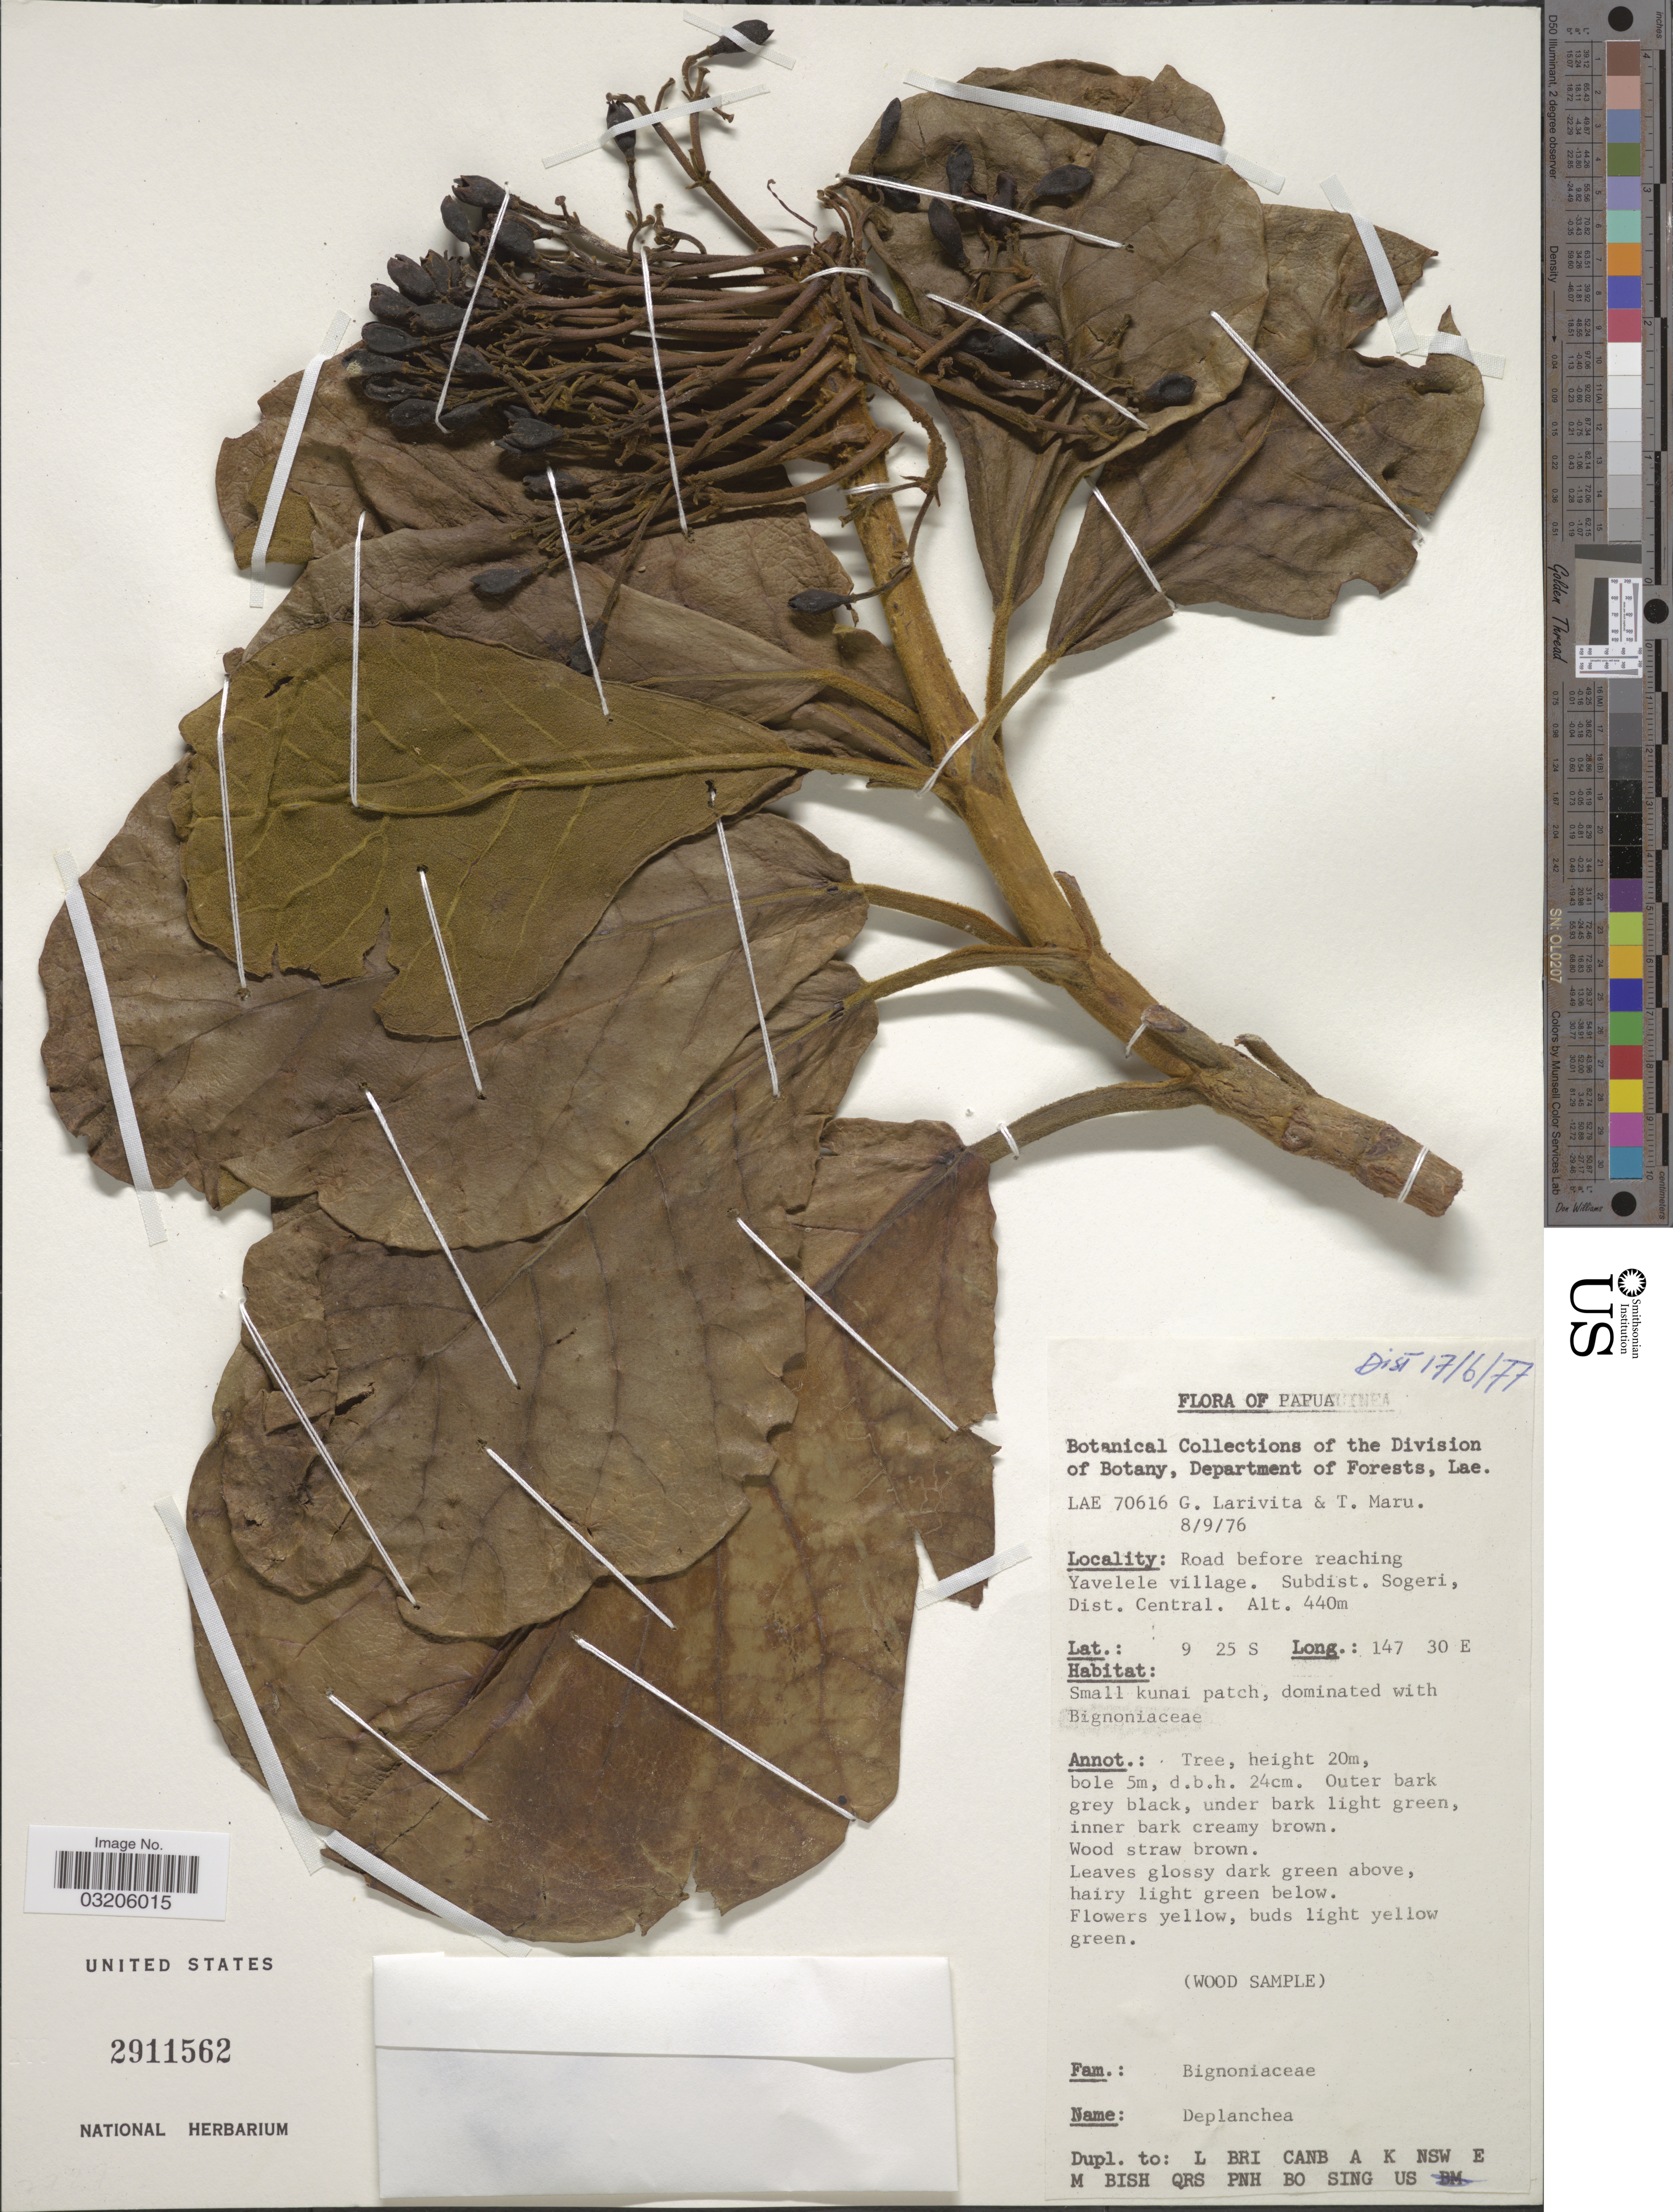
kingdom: Plantae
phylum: Tracheophyta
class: Magnoliopsida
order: Lamiales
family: Bignoniaceae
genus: Deplanchea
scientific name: Deplanchea sp.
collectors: G. Larivata & T. Maru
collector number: LAE70616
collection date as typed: Transcribed d/m/y: 8/9/76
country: Papua New Guinea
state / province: Central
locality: Papua. Road before reaching Yavelele village. Subdist. Sogeri, Dist. Central.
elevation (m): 440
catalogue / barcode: US 2911562